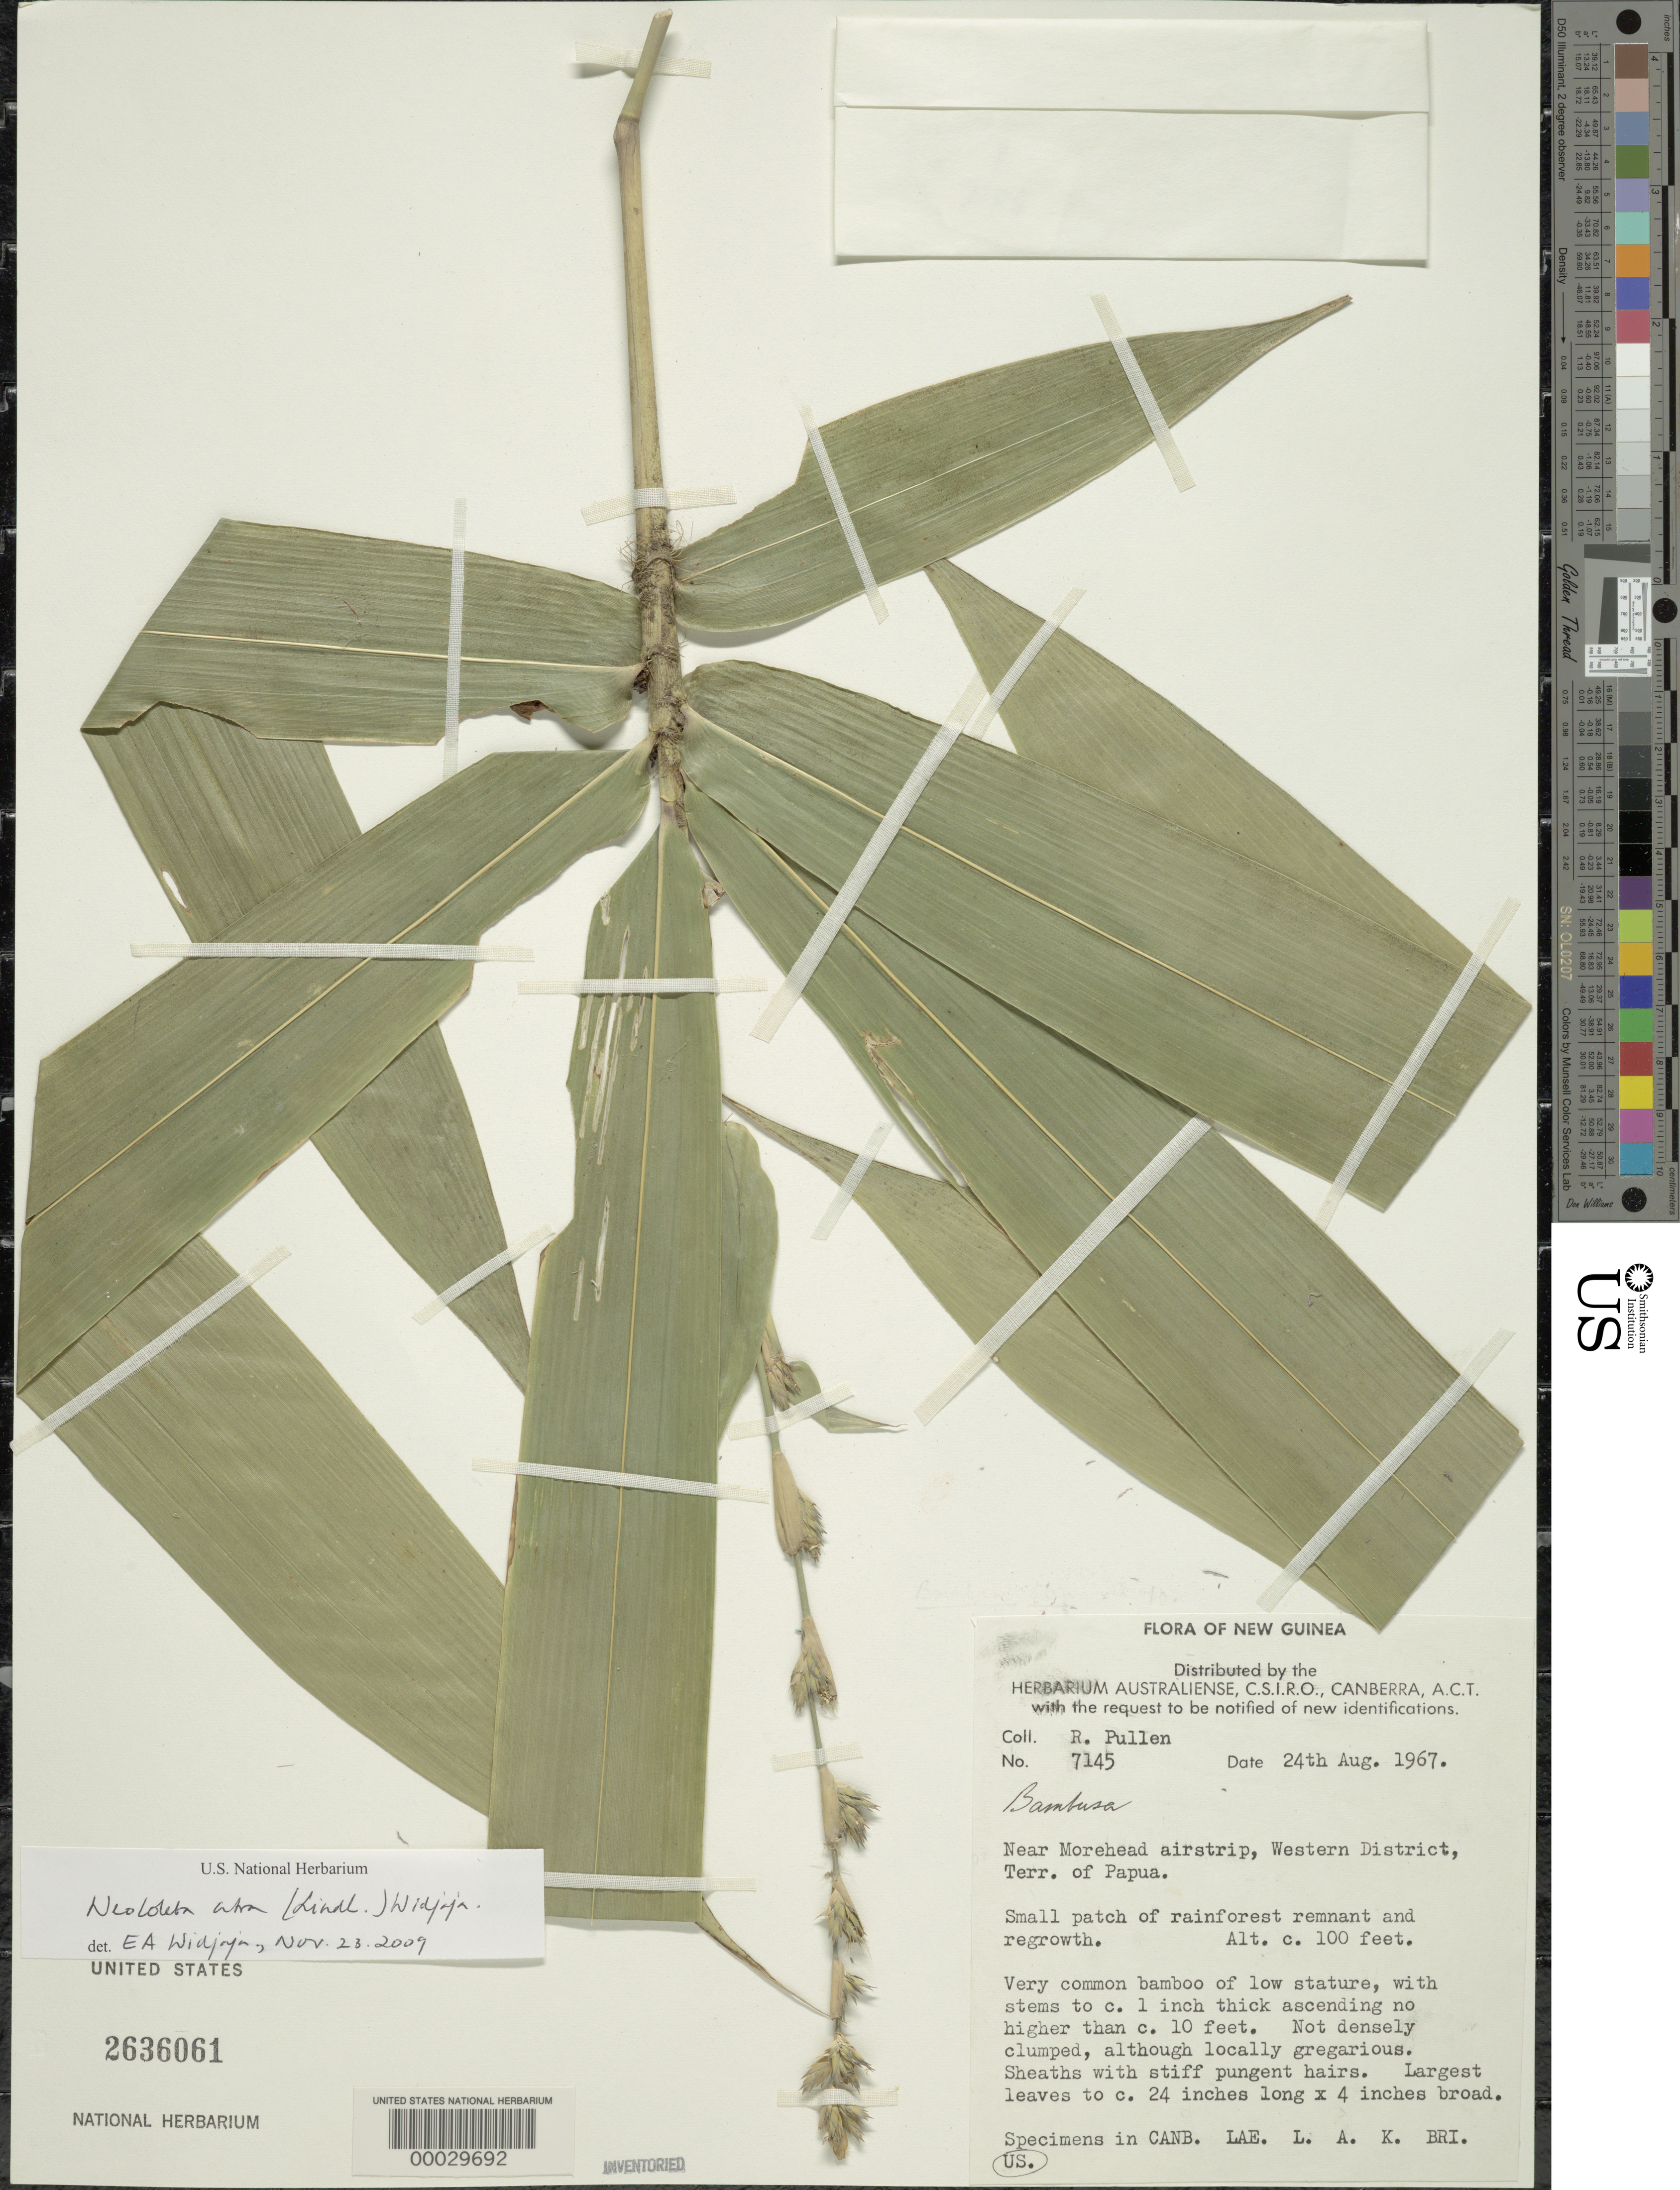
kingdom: Plantae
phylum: Tracheophyta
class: Liliopsida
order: Poales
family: Poaceae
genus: Neololeba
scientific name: Neololeba atra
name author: (Lindl.) Widjaja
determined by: Widjaja, E. A.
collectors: R. Pullen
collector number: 7145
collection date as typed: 24 Aug 1967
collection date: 1967-08-24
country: Papua New Guinea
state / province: Western Highlands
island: New Guinea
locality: Morehead airstrip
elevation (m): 30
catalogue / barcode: US 2636061